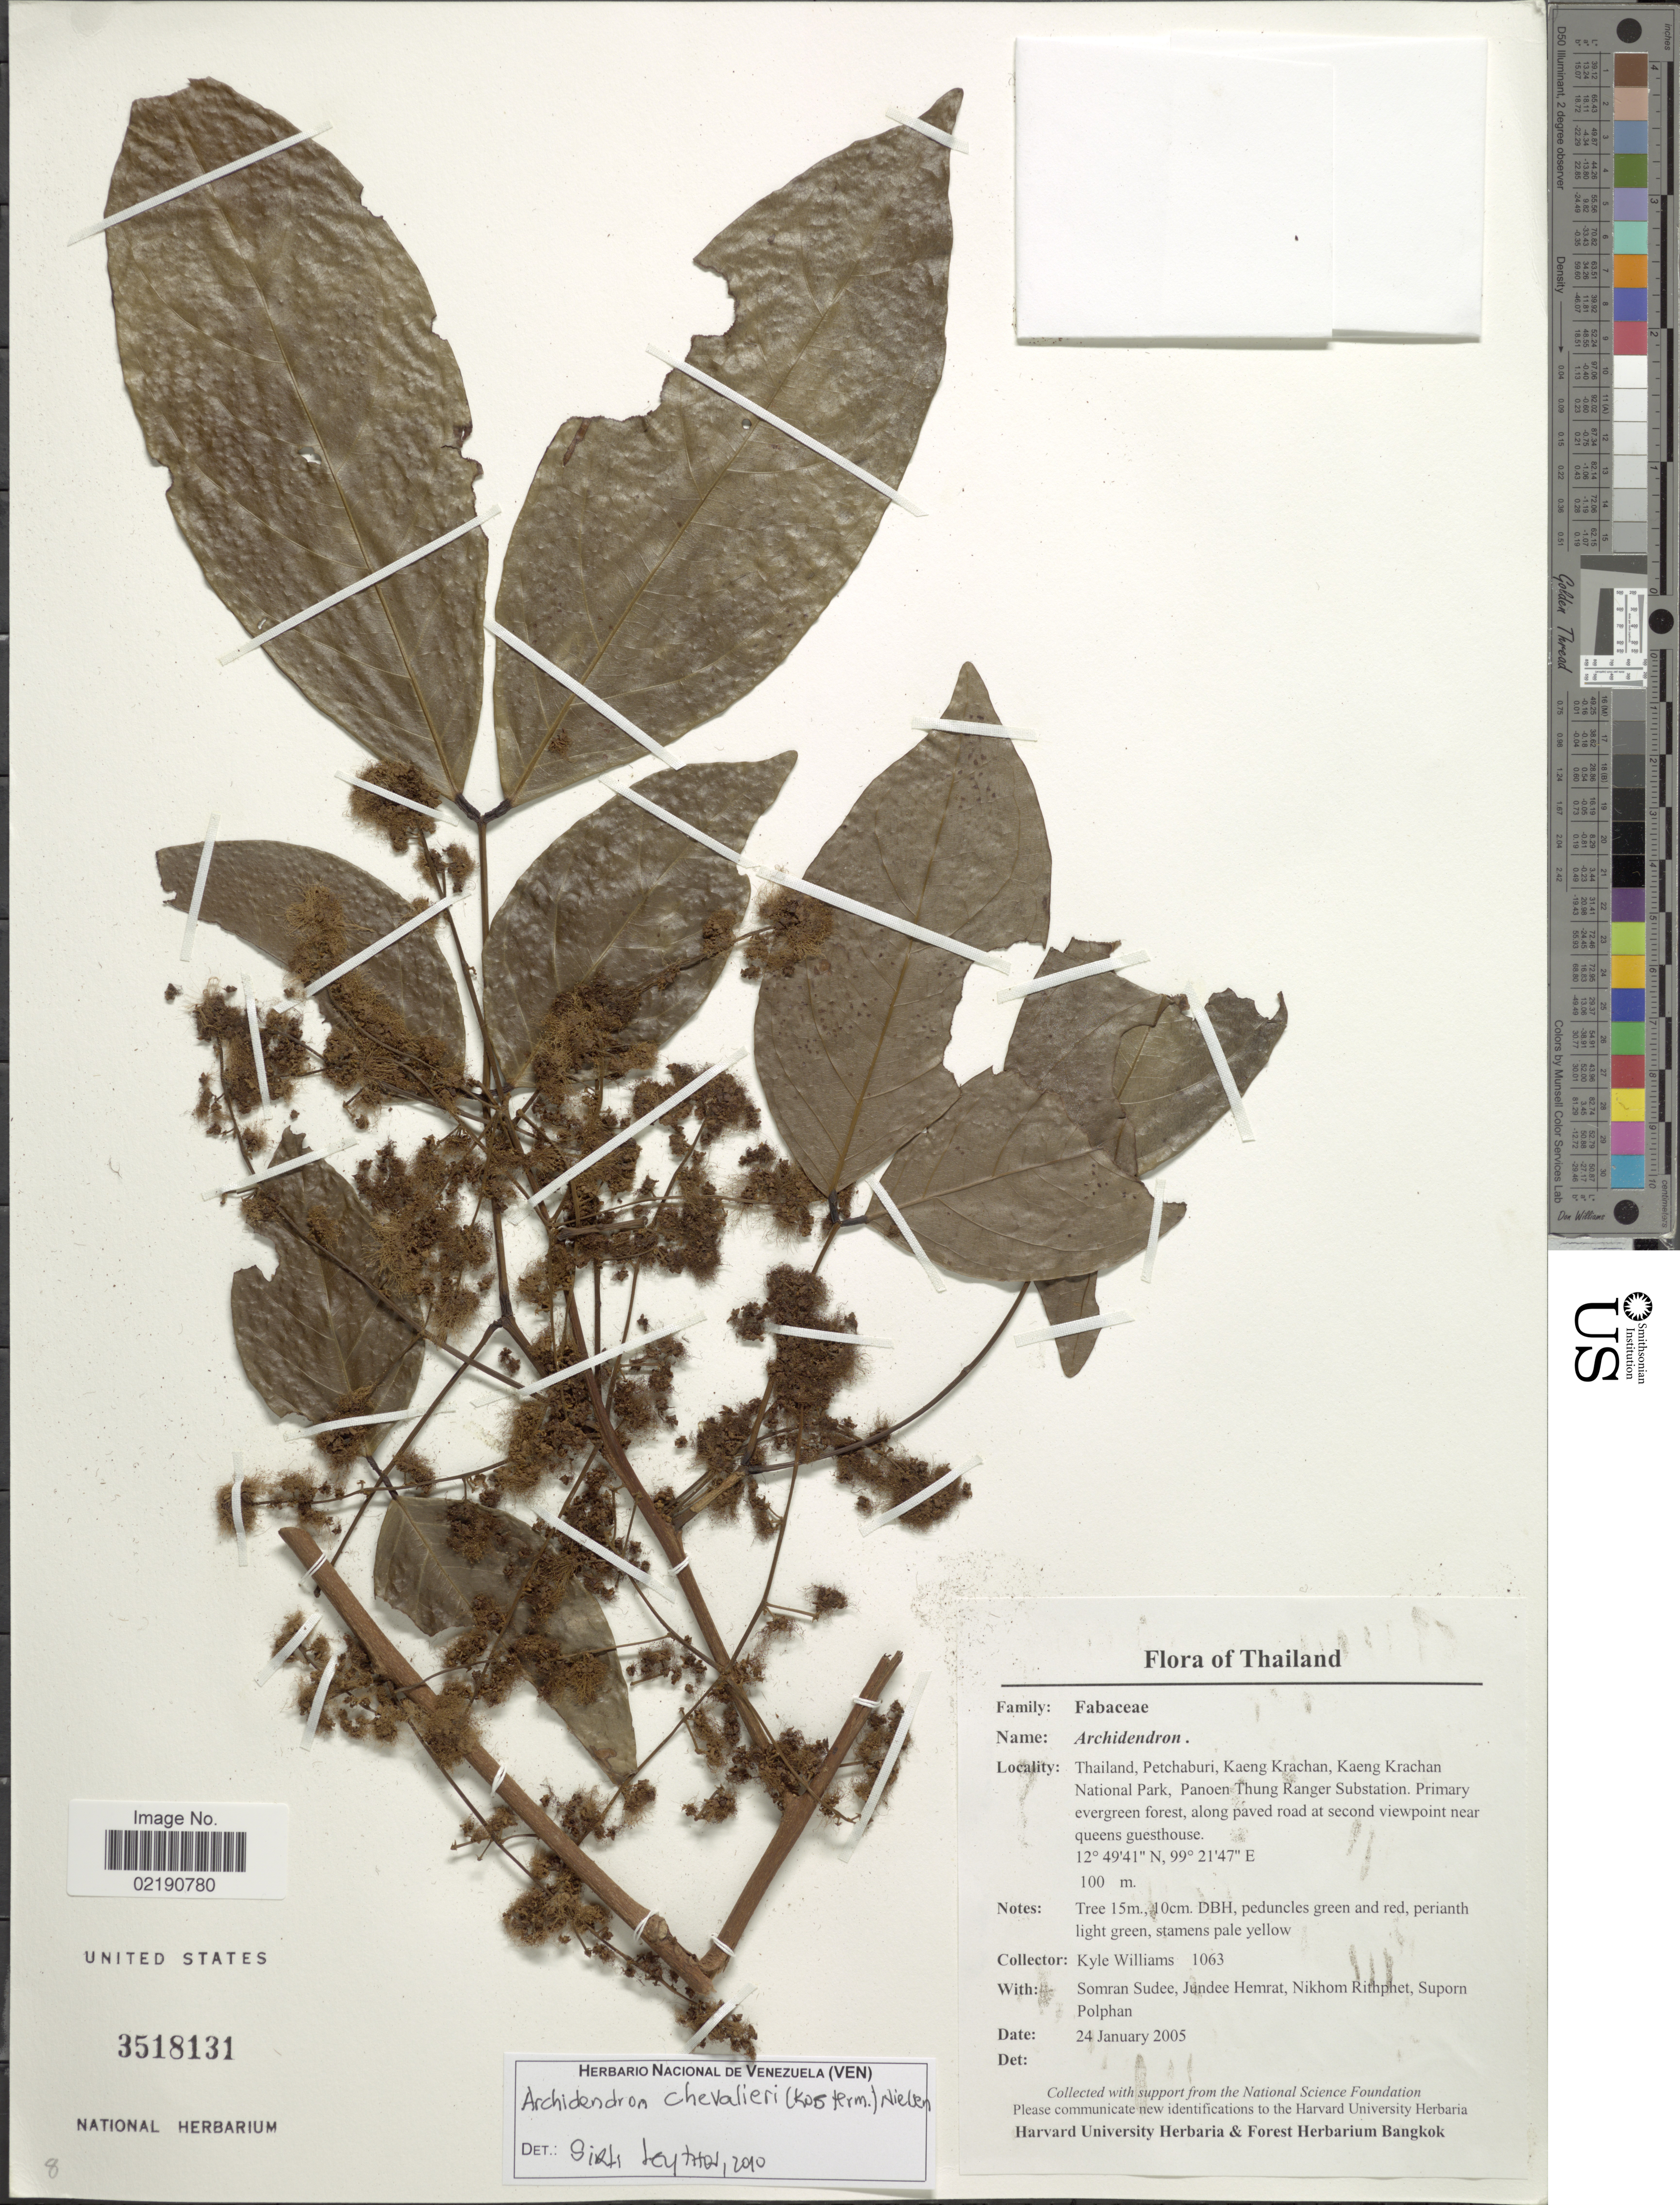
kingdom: Plantae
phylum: Tracheophyta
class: Magnoliopsida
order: Fabales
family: Fabaceae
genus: Archidendron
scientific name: Archidendron chevalieri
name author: (Kosterm.) I.C. Nielsen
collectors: K. J. Williams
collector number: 1063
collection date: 2005-01-24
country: Thailand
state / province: Phetchaburi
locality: Petchaburi, Kaeng Krachan, Kaeng Krachan National Park, Panoen Thung Ranger Substation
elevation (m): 100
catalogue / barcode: US 3518131